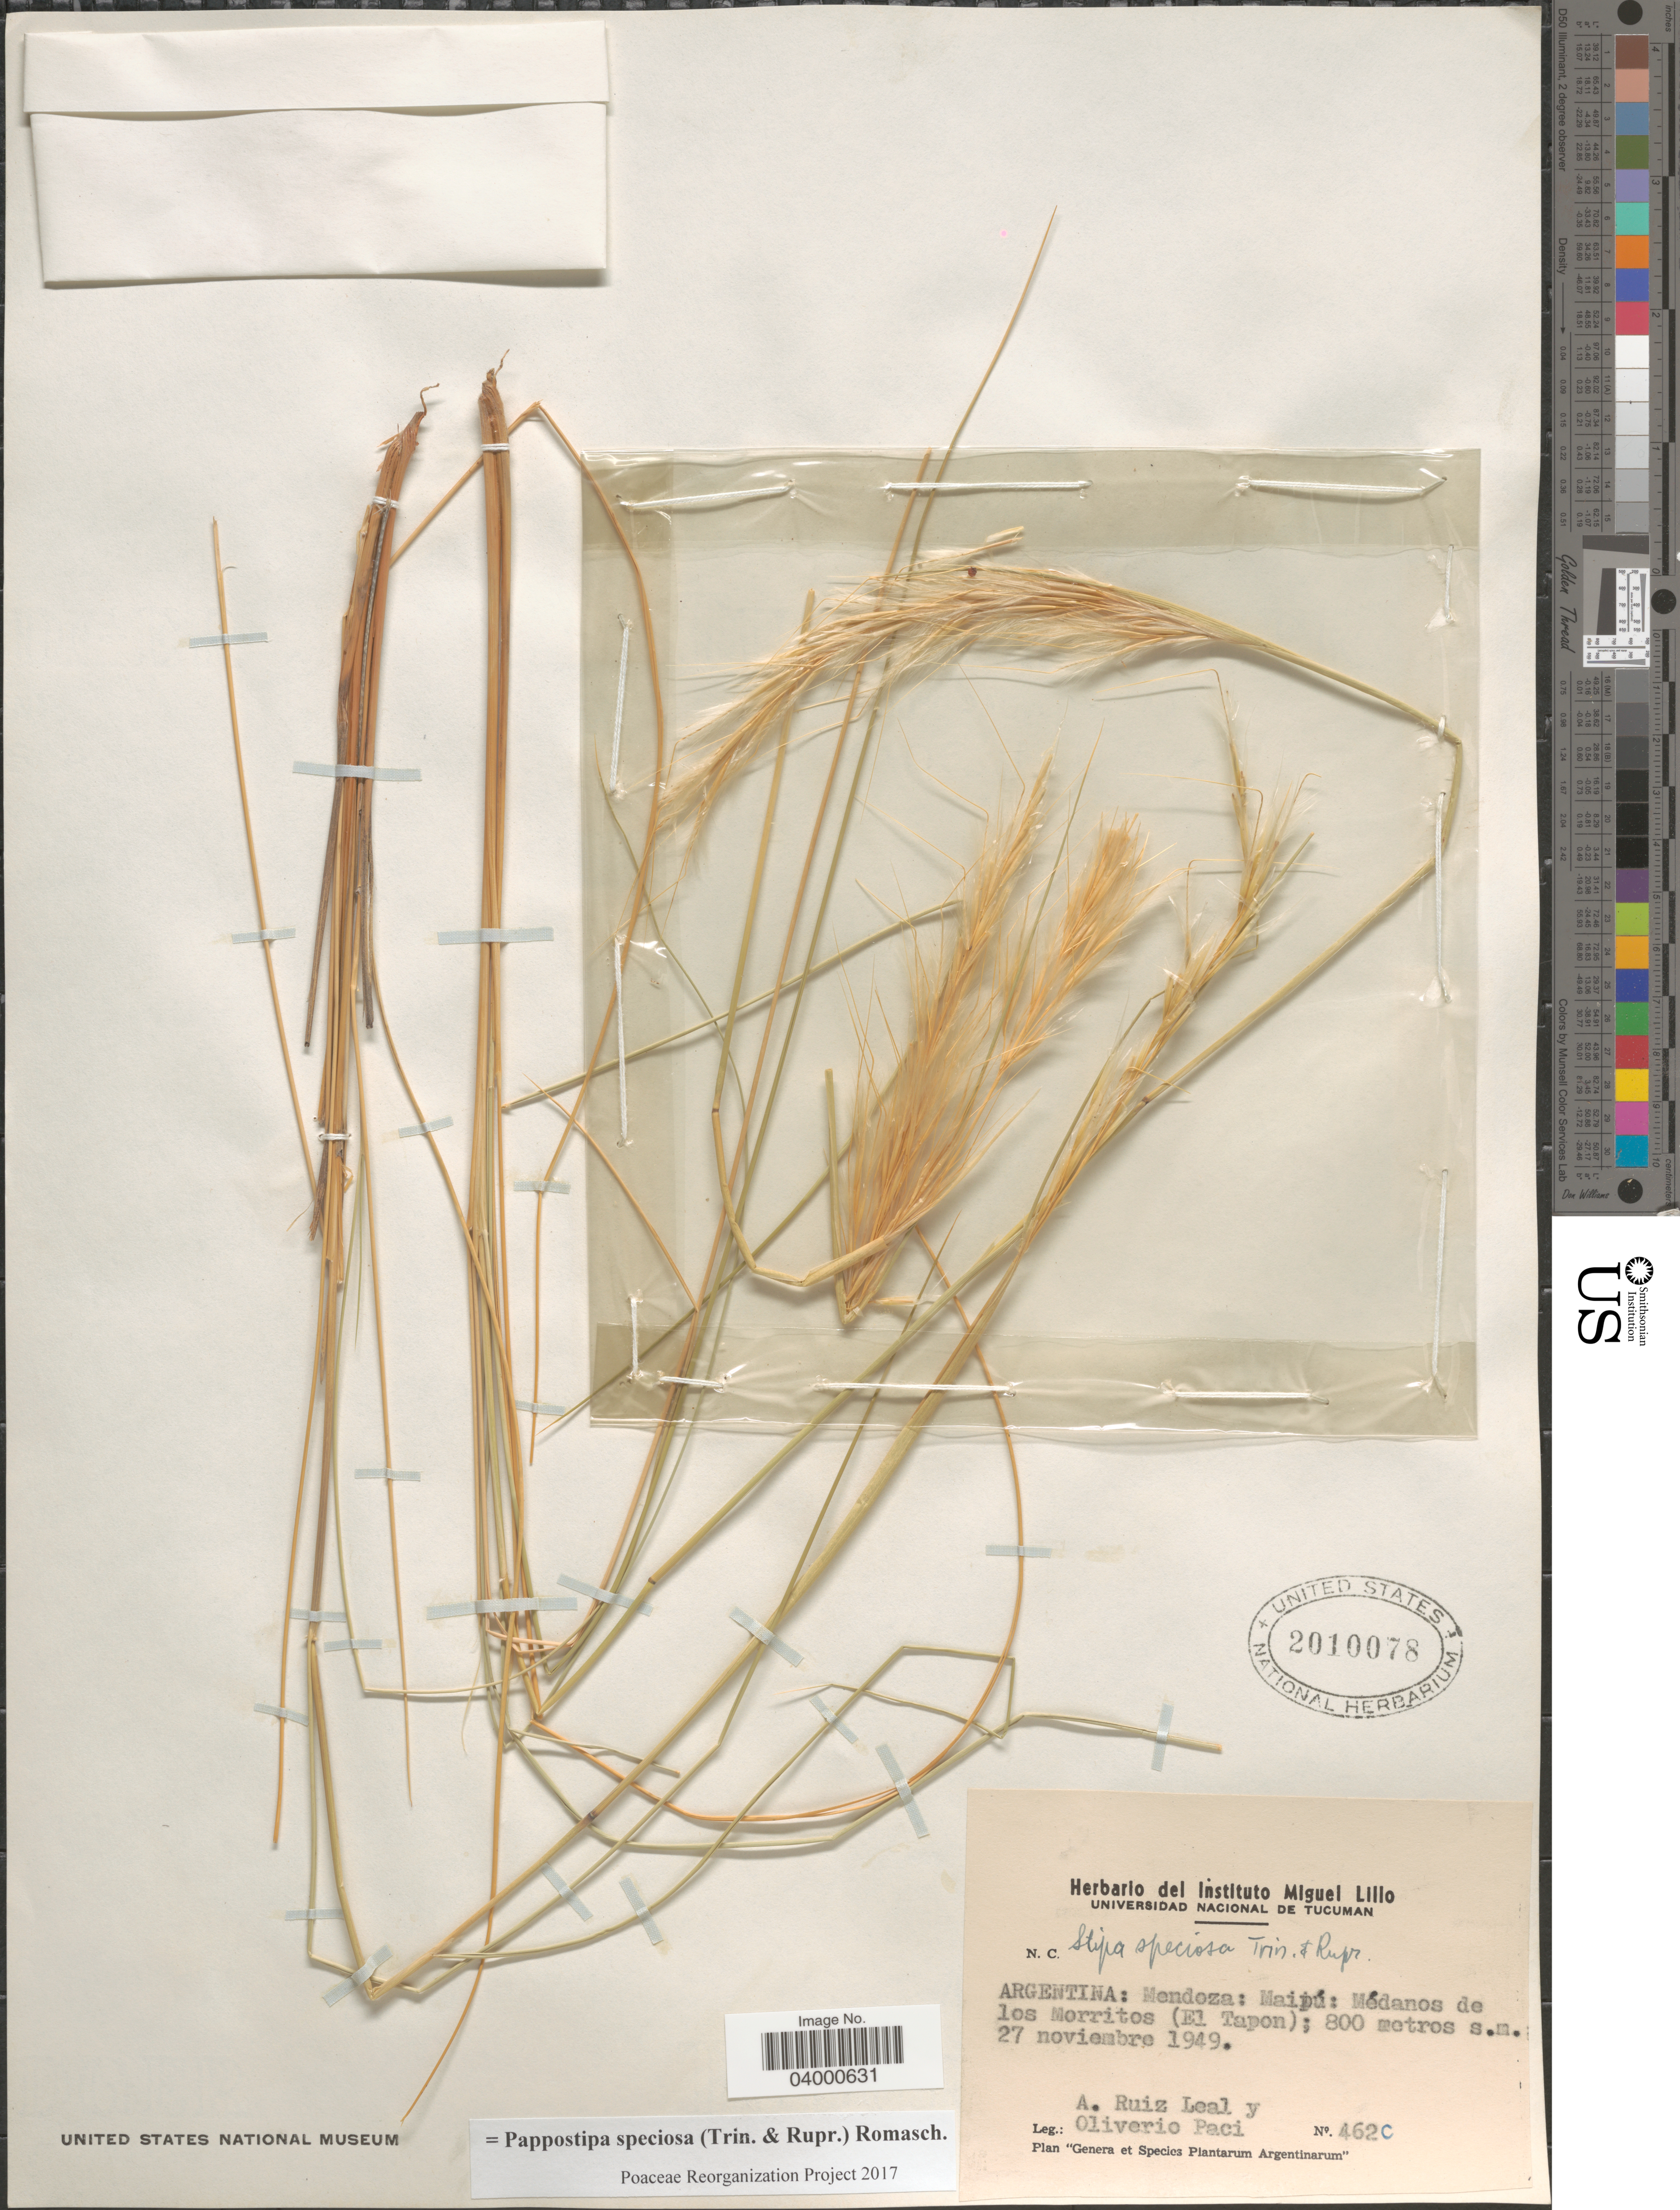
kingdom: Plantae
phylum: Tracheophyta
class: Liliopsida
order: Poales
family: Poaceae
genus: Pappostipa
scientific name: Pappostipa speciosa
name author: (Trin. & Rupr.) Romasch.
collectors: A. Leal & O. Paci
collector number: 462C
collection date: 1949-11-27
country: Argentina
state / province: Mendoza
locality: Maipú: Médanos de los Morritos (El Tapon).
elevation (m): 800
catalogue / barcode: US 2010078